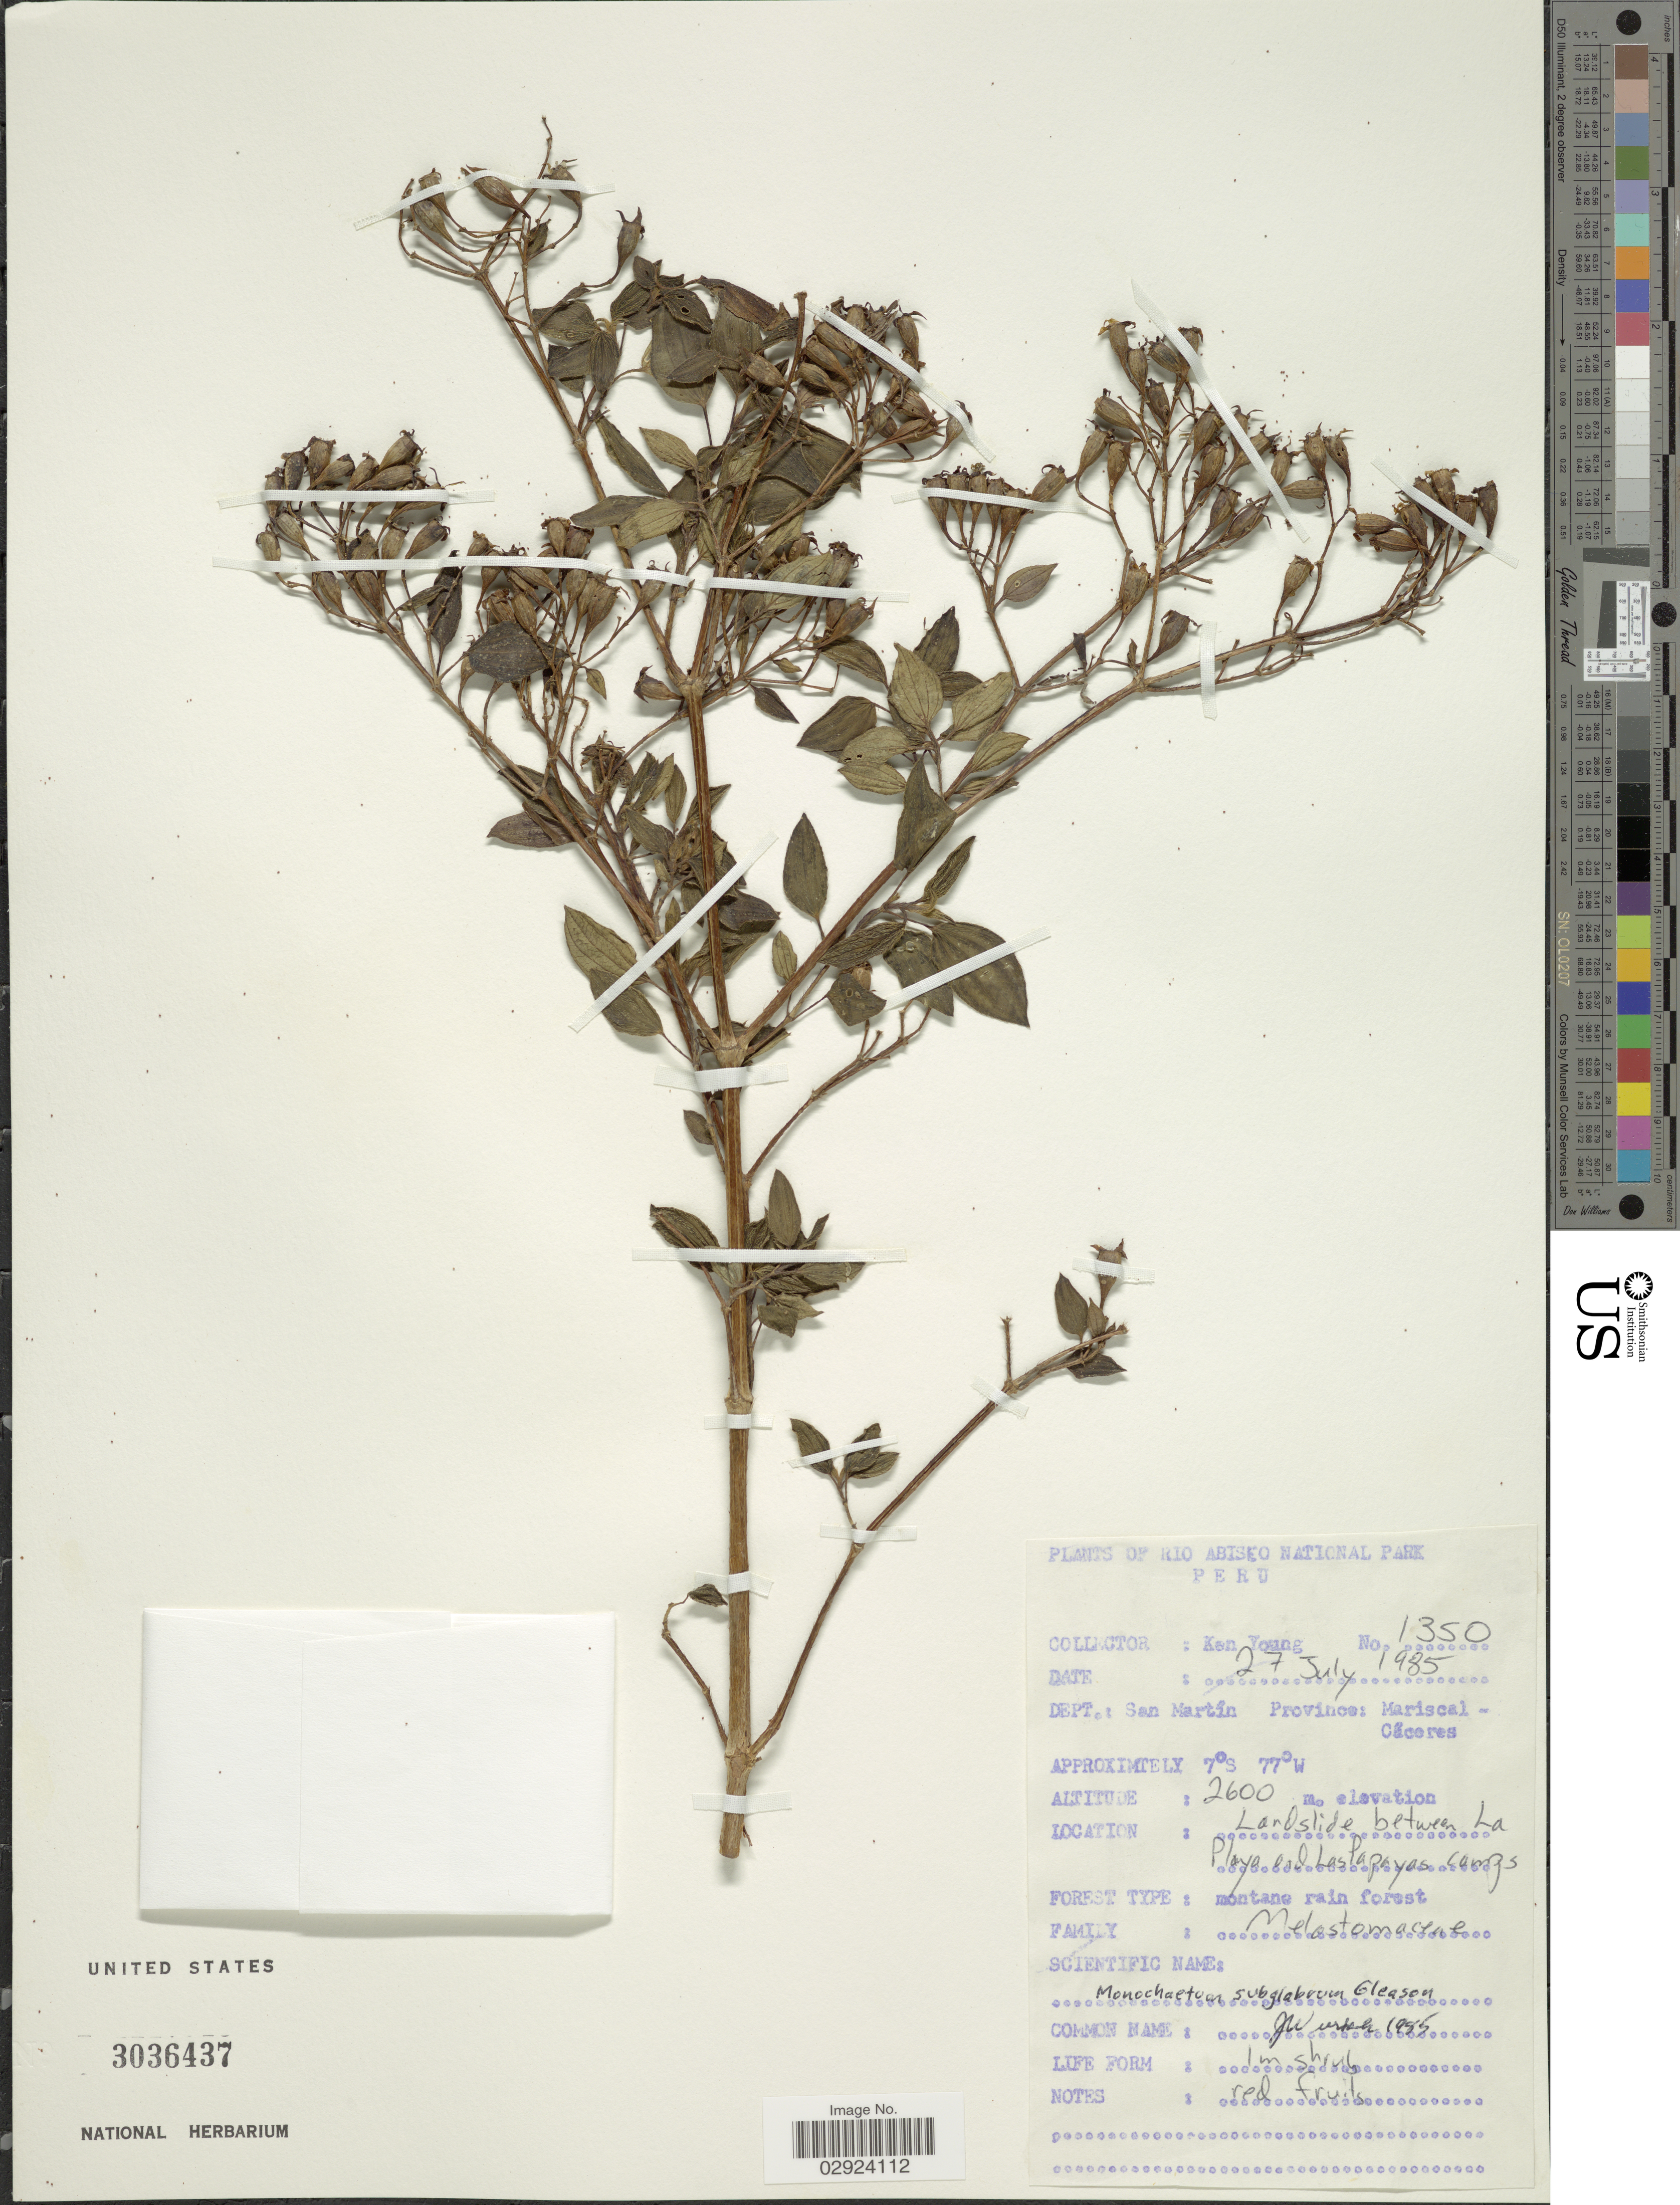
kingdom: Plantae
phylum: Tracheophyta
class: Magnoliopsida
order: Myrtales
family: Melastomataceae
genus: Monochaetum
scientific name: Monochaetum subglabrum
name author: Gleason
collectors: K. Young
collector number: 1350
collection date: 1985-07-27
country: Peru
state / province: San Martín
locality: Dept.: San Martin, Province: Mariscal Caceres, Landside between La Playa and Las Papayas camps. Rio Abisco National Park.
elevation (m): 2600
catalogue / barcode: US 3036437